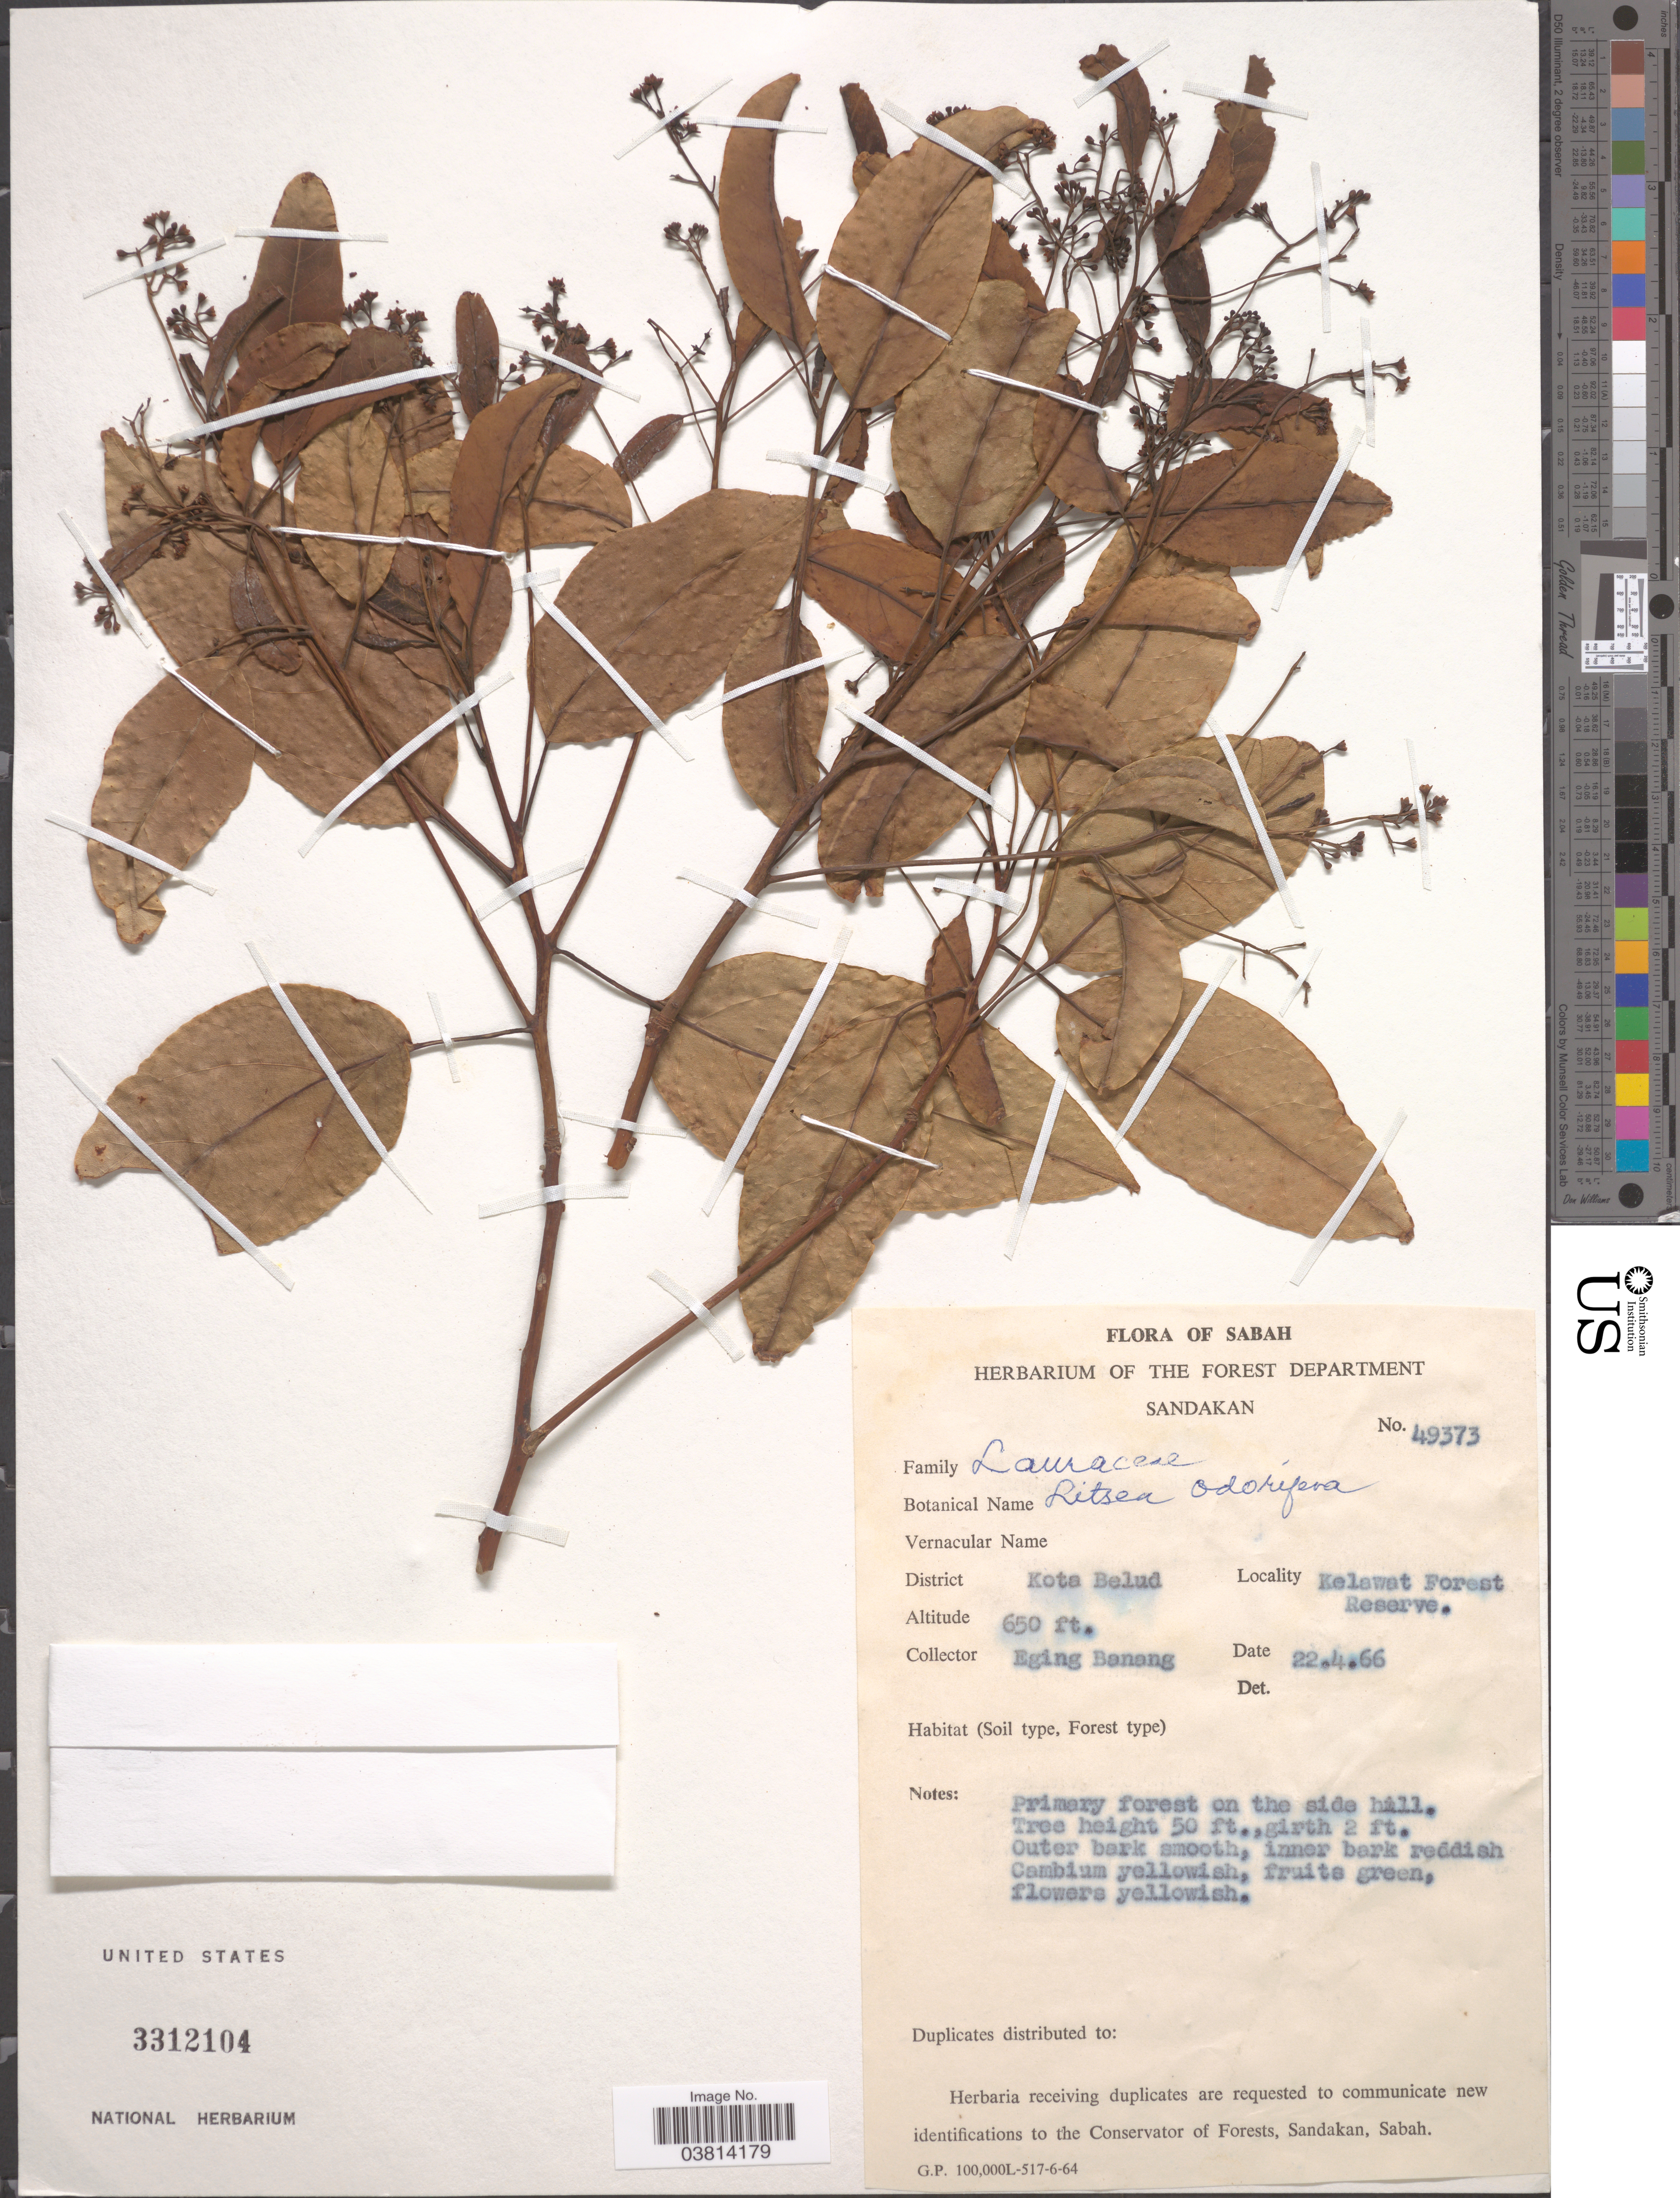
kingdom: Plantae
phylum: Tracheophyta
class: Magnoliopsida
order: Laurales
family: Lauraceae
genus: Litsea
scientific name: Litsea odorifera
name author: Valeton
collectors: E. Banang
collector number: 49373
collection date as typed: Transcribed d/m/y: 22/4/66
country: Malaysia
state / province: Sabah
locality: District Kota Belud. Kelawat Forest Reserve.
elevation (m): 198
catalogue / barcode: US 3312104